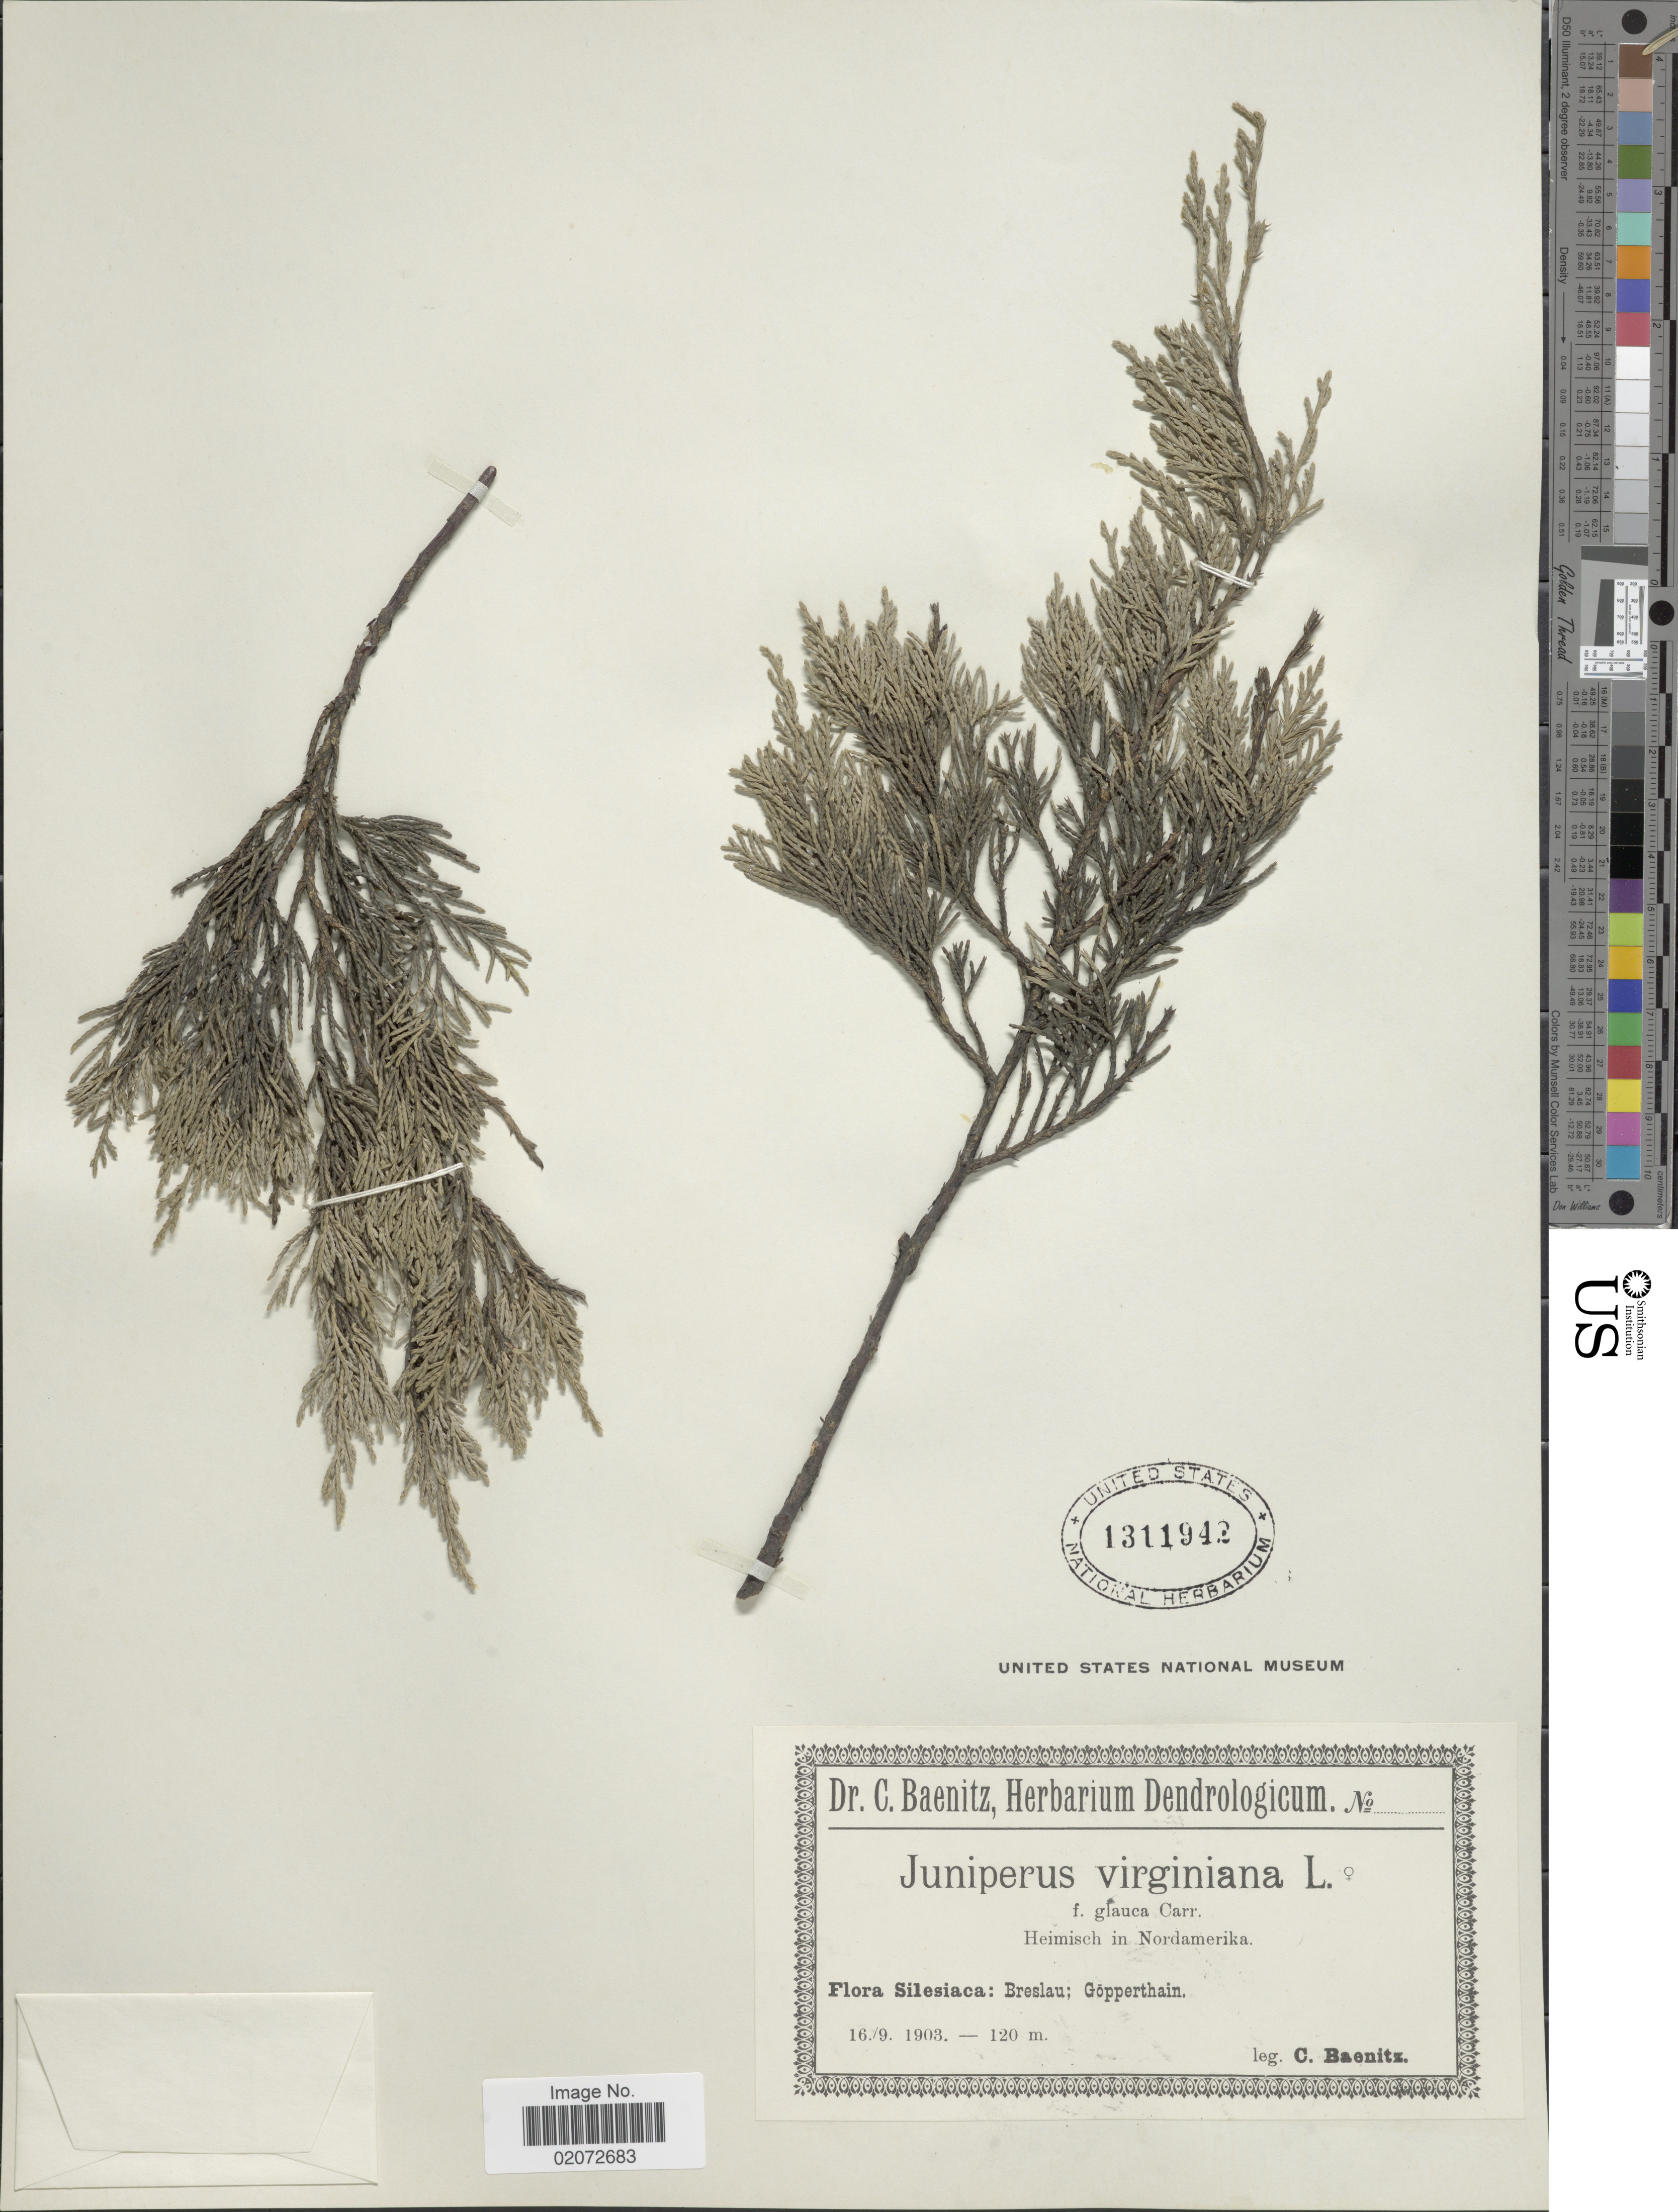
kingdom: Plantae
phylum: Tracheophyta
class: Pinopsida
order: Pinales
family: Cupressaceae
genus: Juniperus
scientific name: Juniperus virginiana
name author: L.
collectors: C. G. Baenitz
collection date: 1903-09-16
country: Poland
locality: Silesiaca: Breslau; Gopperthain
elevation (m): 120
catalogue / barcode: US 1311942